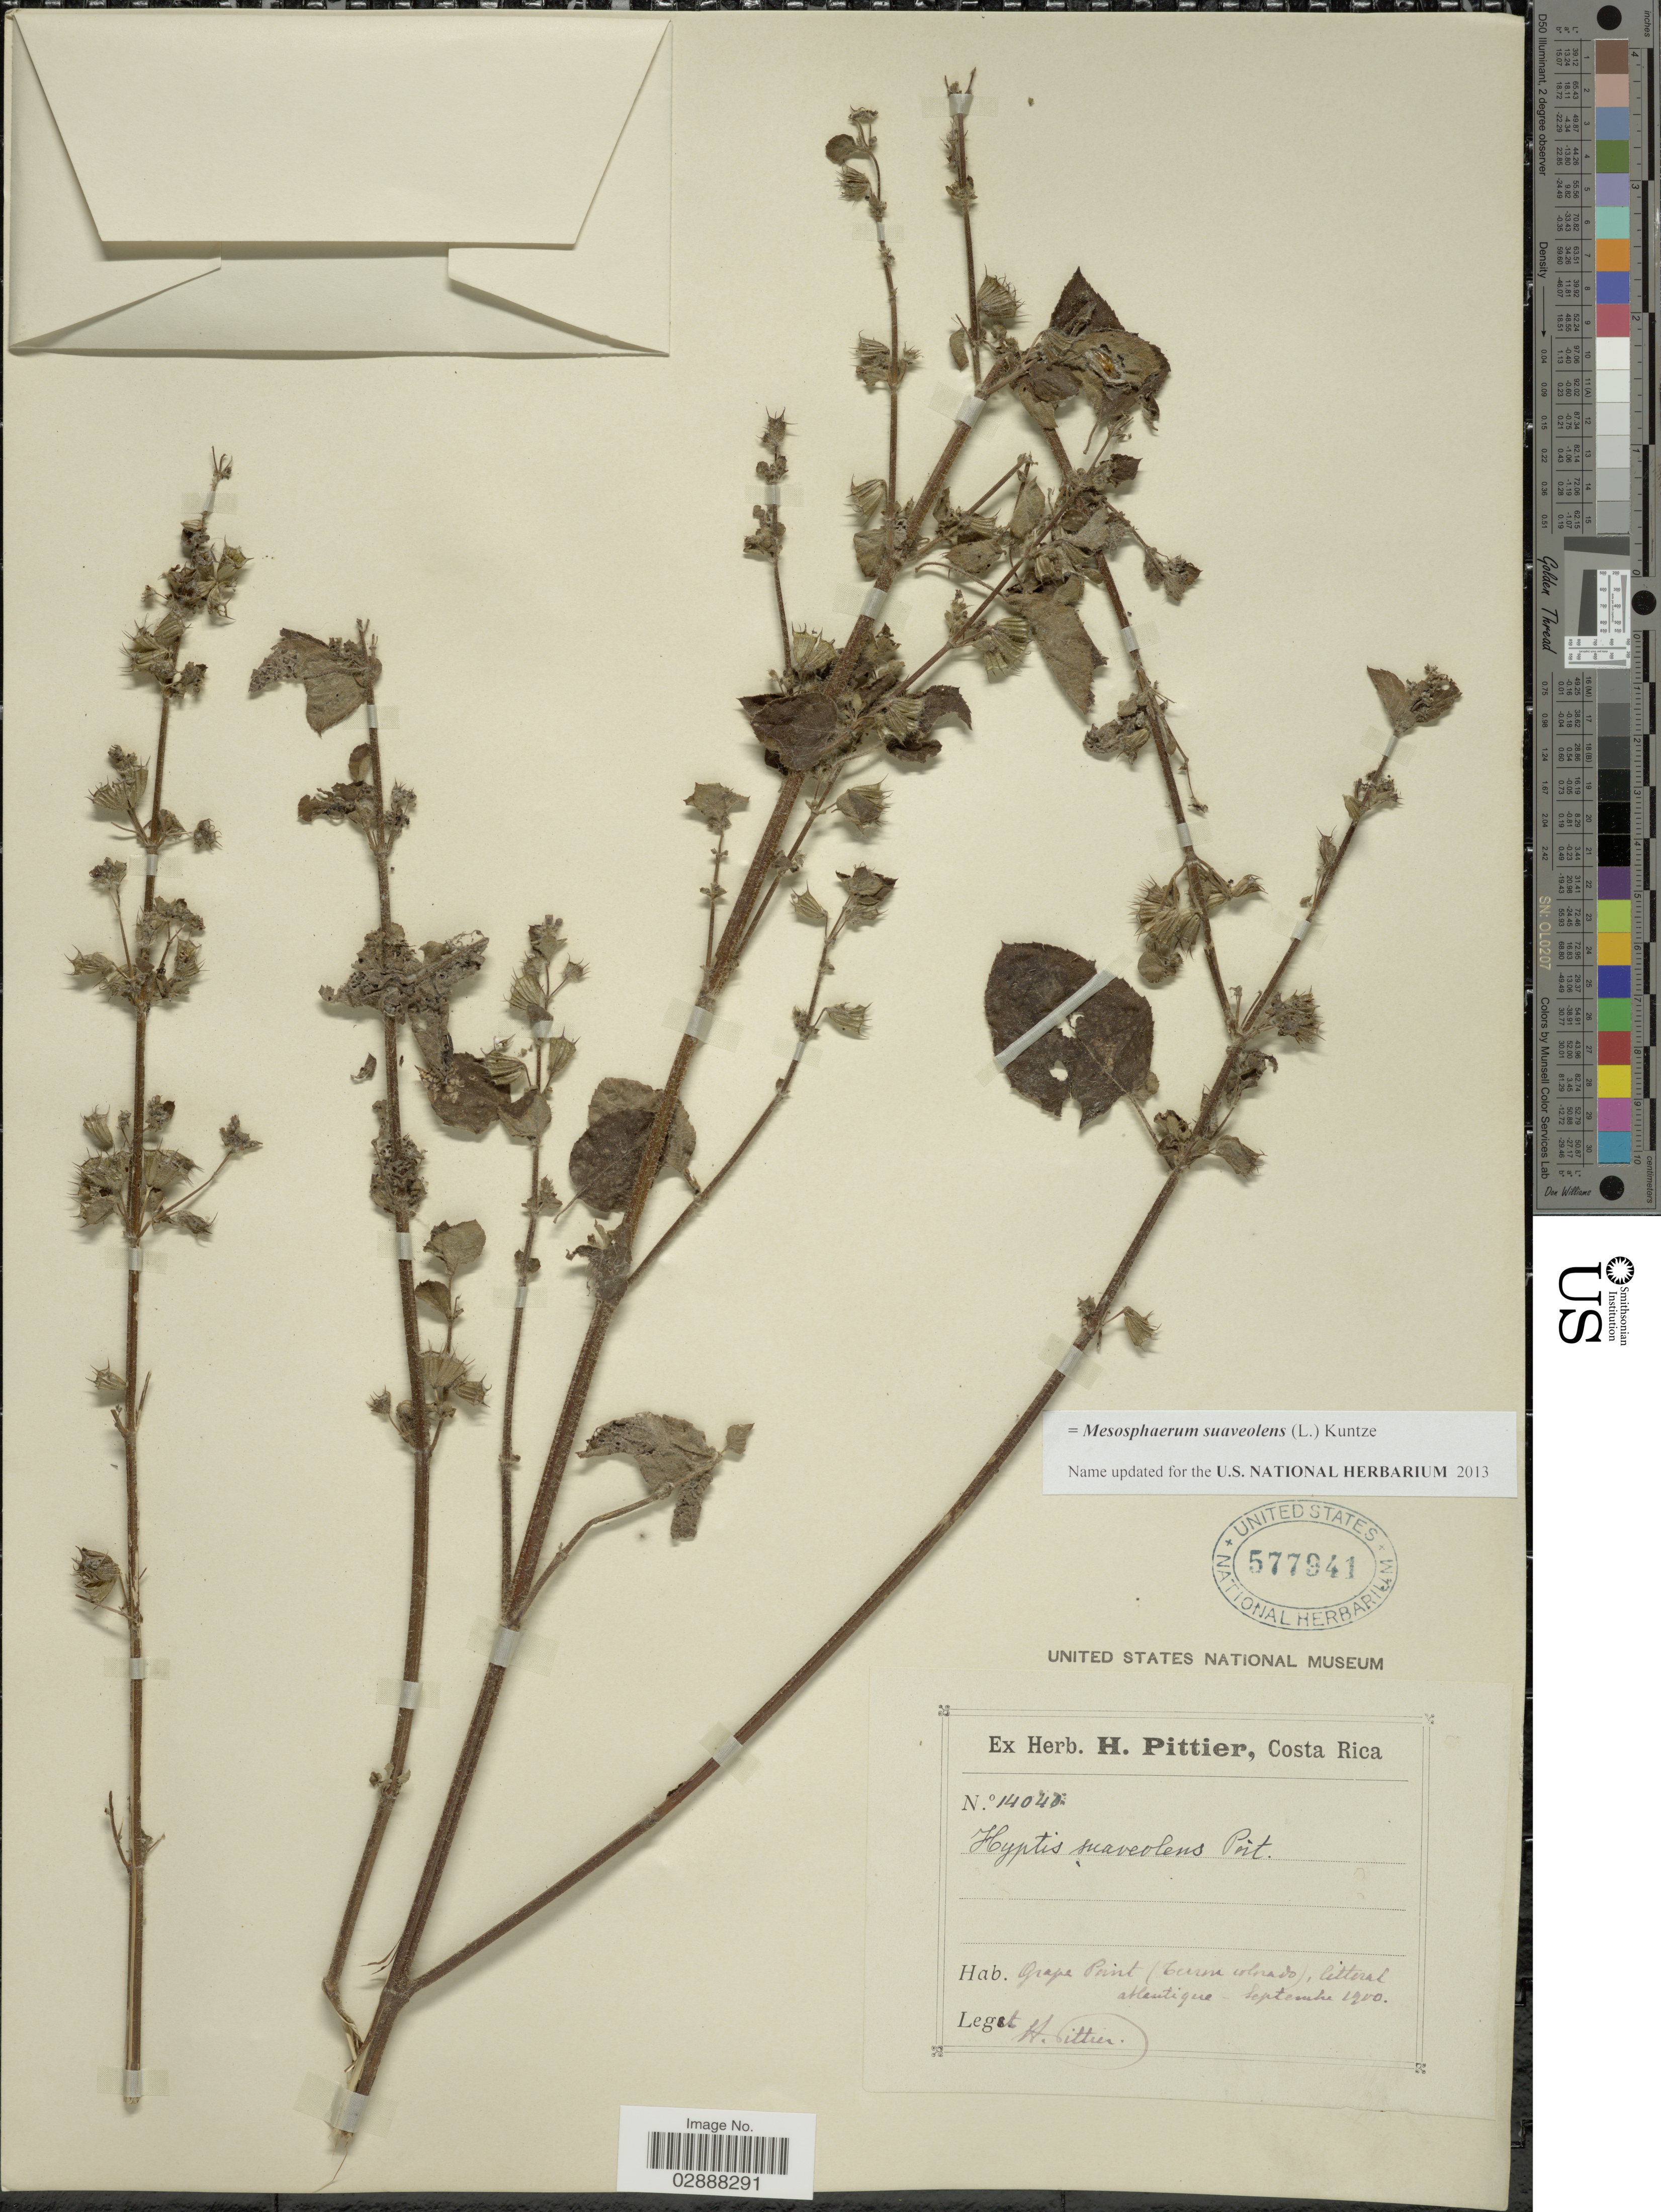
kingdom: Plantae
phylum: Tracheophyta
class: Magnoliopsida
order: Lamiales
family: Lamiaceae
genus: Mesosphaerum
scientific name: Mesosphaerum suaveolens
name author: (L.) Kuntze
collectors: H. F. Pittier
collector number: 14040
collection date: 1900-09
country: Costa Rica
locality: Grape Point (Terron Colorado); littoral atlantique.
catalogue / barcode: US 577941